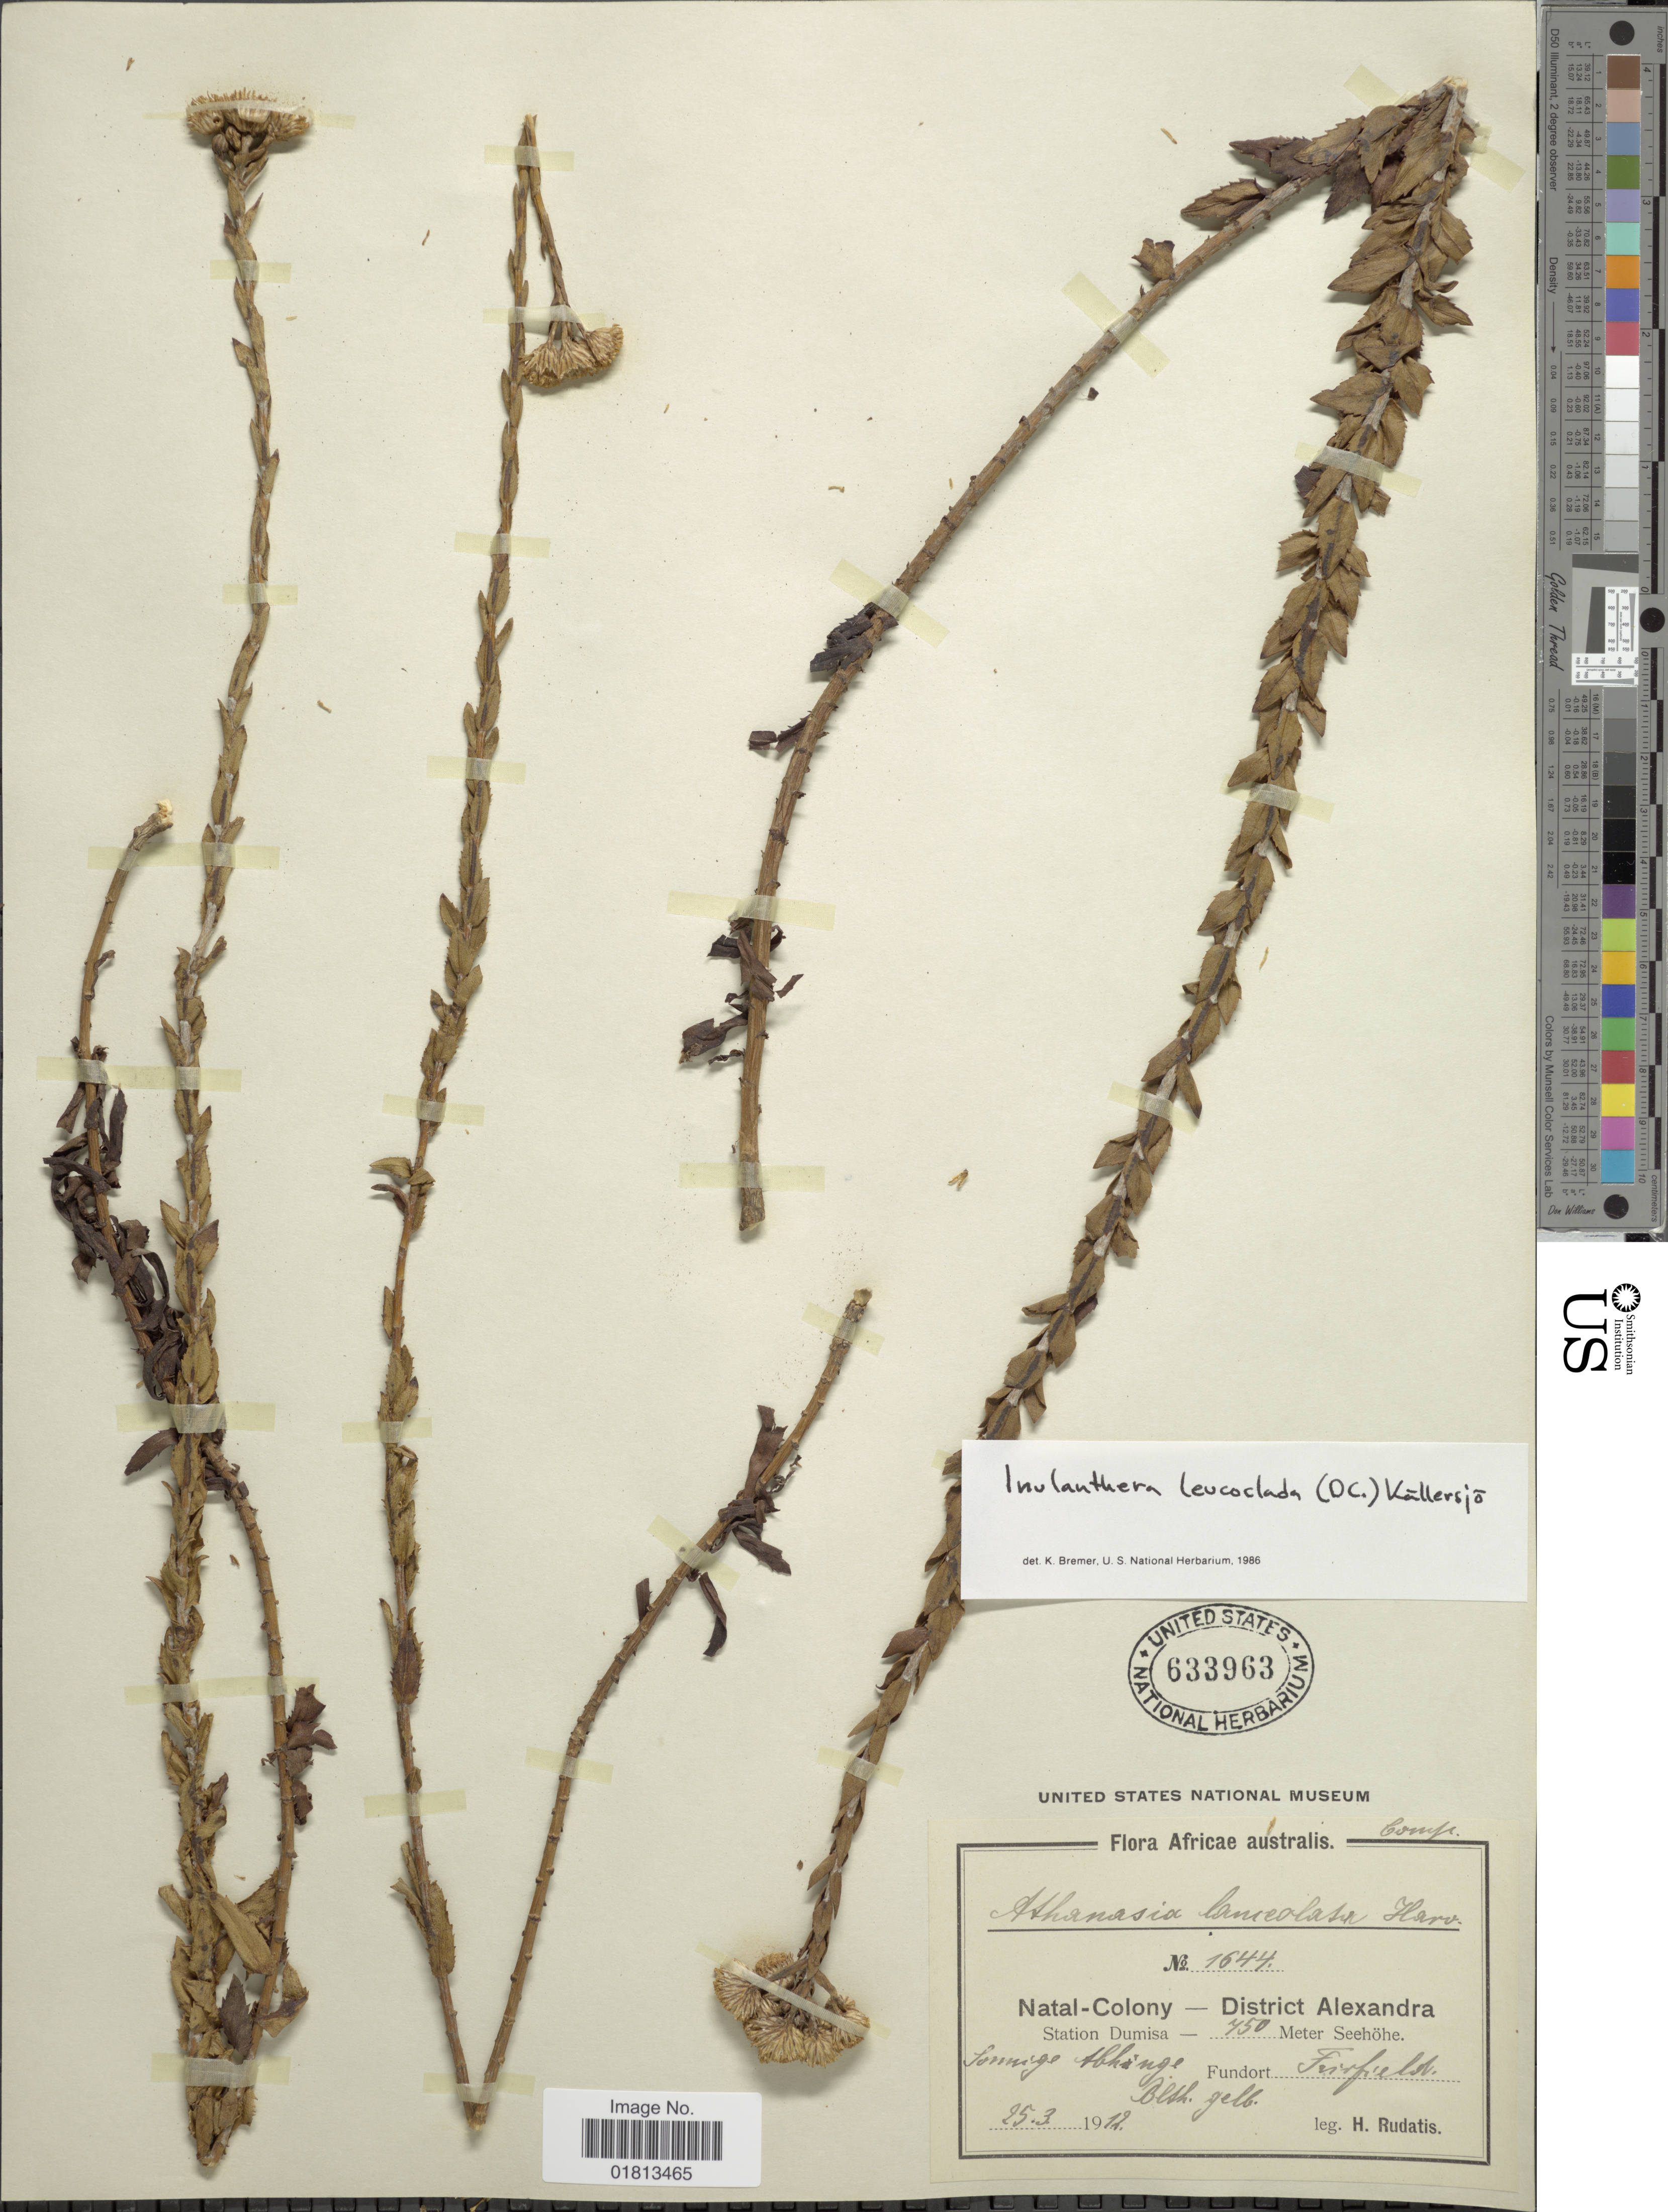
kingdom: Plantae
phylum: Tracheophyta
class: Magnoliopsida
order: Asterales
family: Asteraceae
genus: Inulanthera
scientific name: Inulanthera leucoclada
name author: (DC.) Källersjö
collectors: H. Rudatis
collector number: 1644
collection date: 1912-03-25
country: South Africa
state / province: KwaZulu-Natal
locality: Natal Colony, District Alexandra, Station Dumisa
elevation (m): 450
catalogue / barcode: US 633963